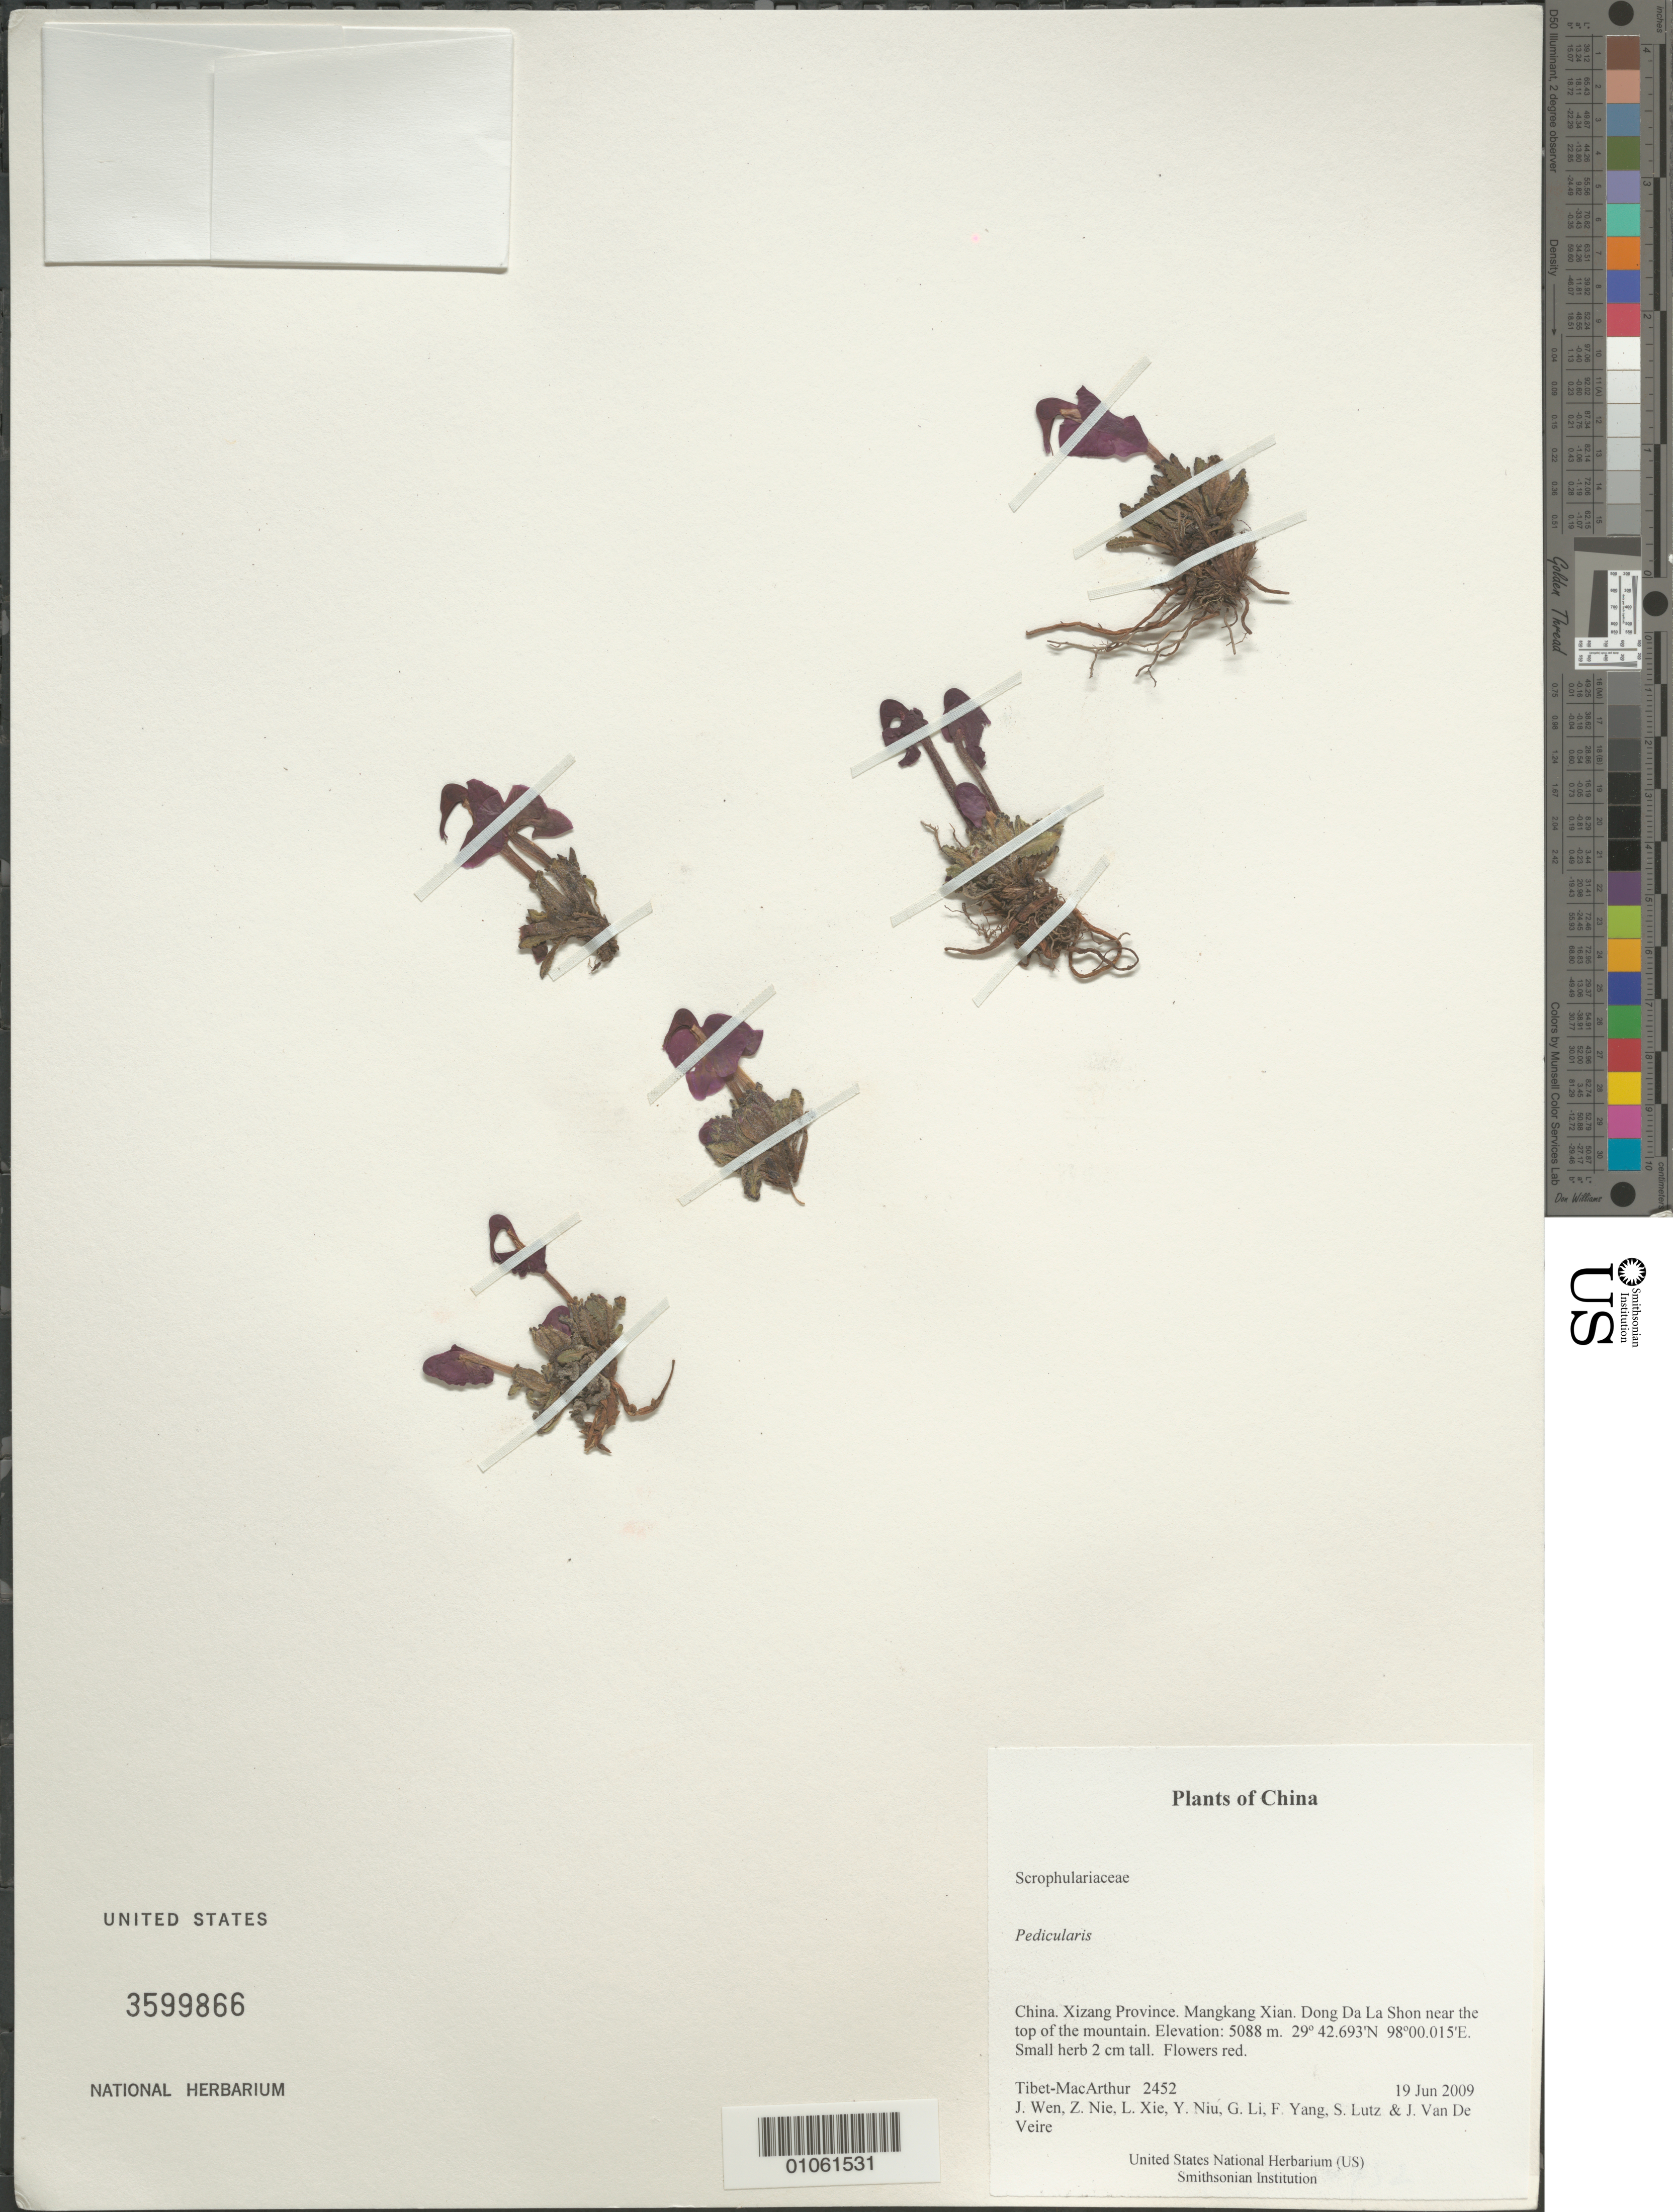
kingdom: Plantae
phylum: Tracheophyta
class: Magnoliopsida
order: Lamiales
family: Orobanchaceae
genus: Pedicularis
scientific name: Pedicularis sp.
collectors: Tibet-MacArthur, J. Wen, Z. Nie, L. Xie, Y. Niu, G. Li, F. Yang, S. Lutz & J. Van De Veire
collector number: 2452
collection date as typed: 19 Jun 2009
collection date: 2009-06-19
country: China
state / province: Xizang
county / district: Mangkang Xian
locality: Dong Da La Shon near the top of the mountain.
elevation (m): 5088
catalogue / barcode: US 3599866